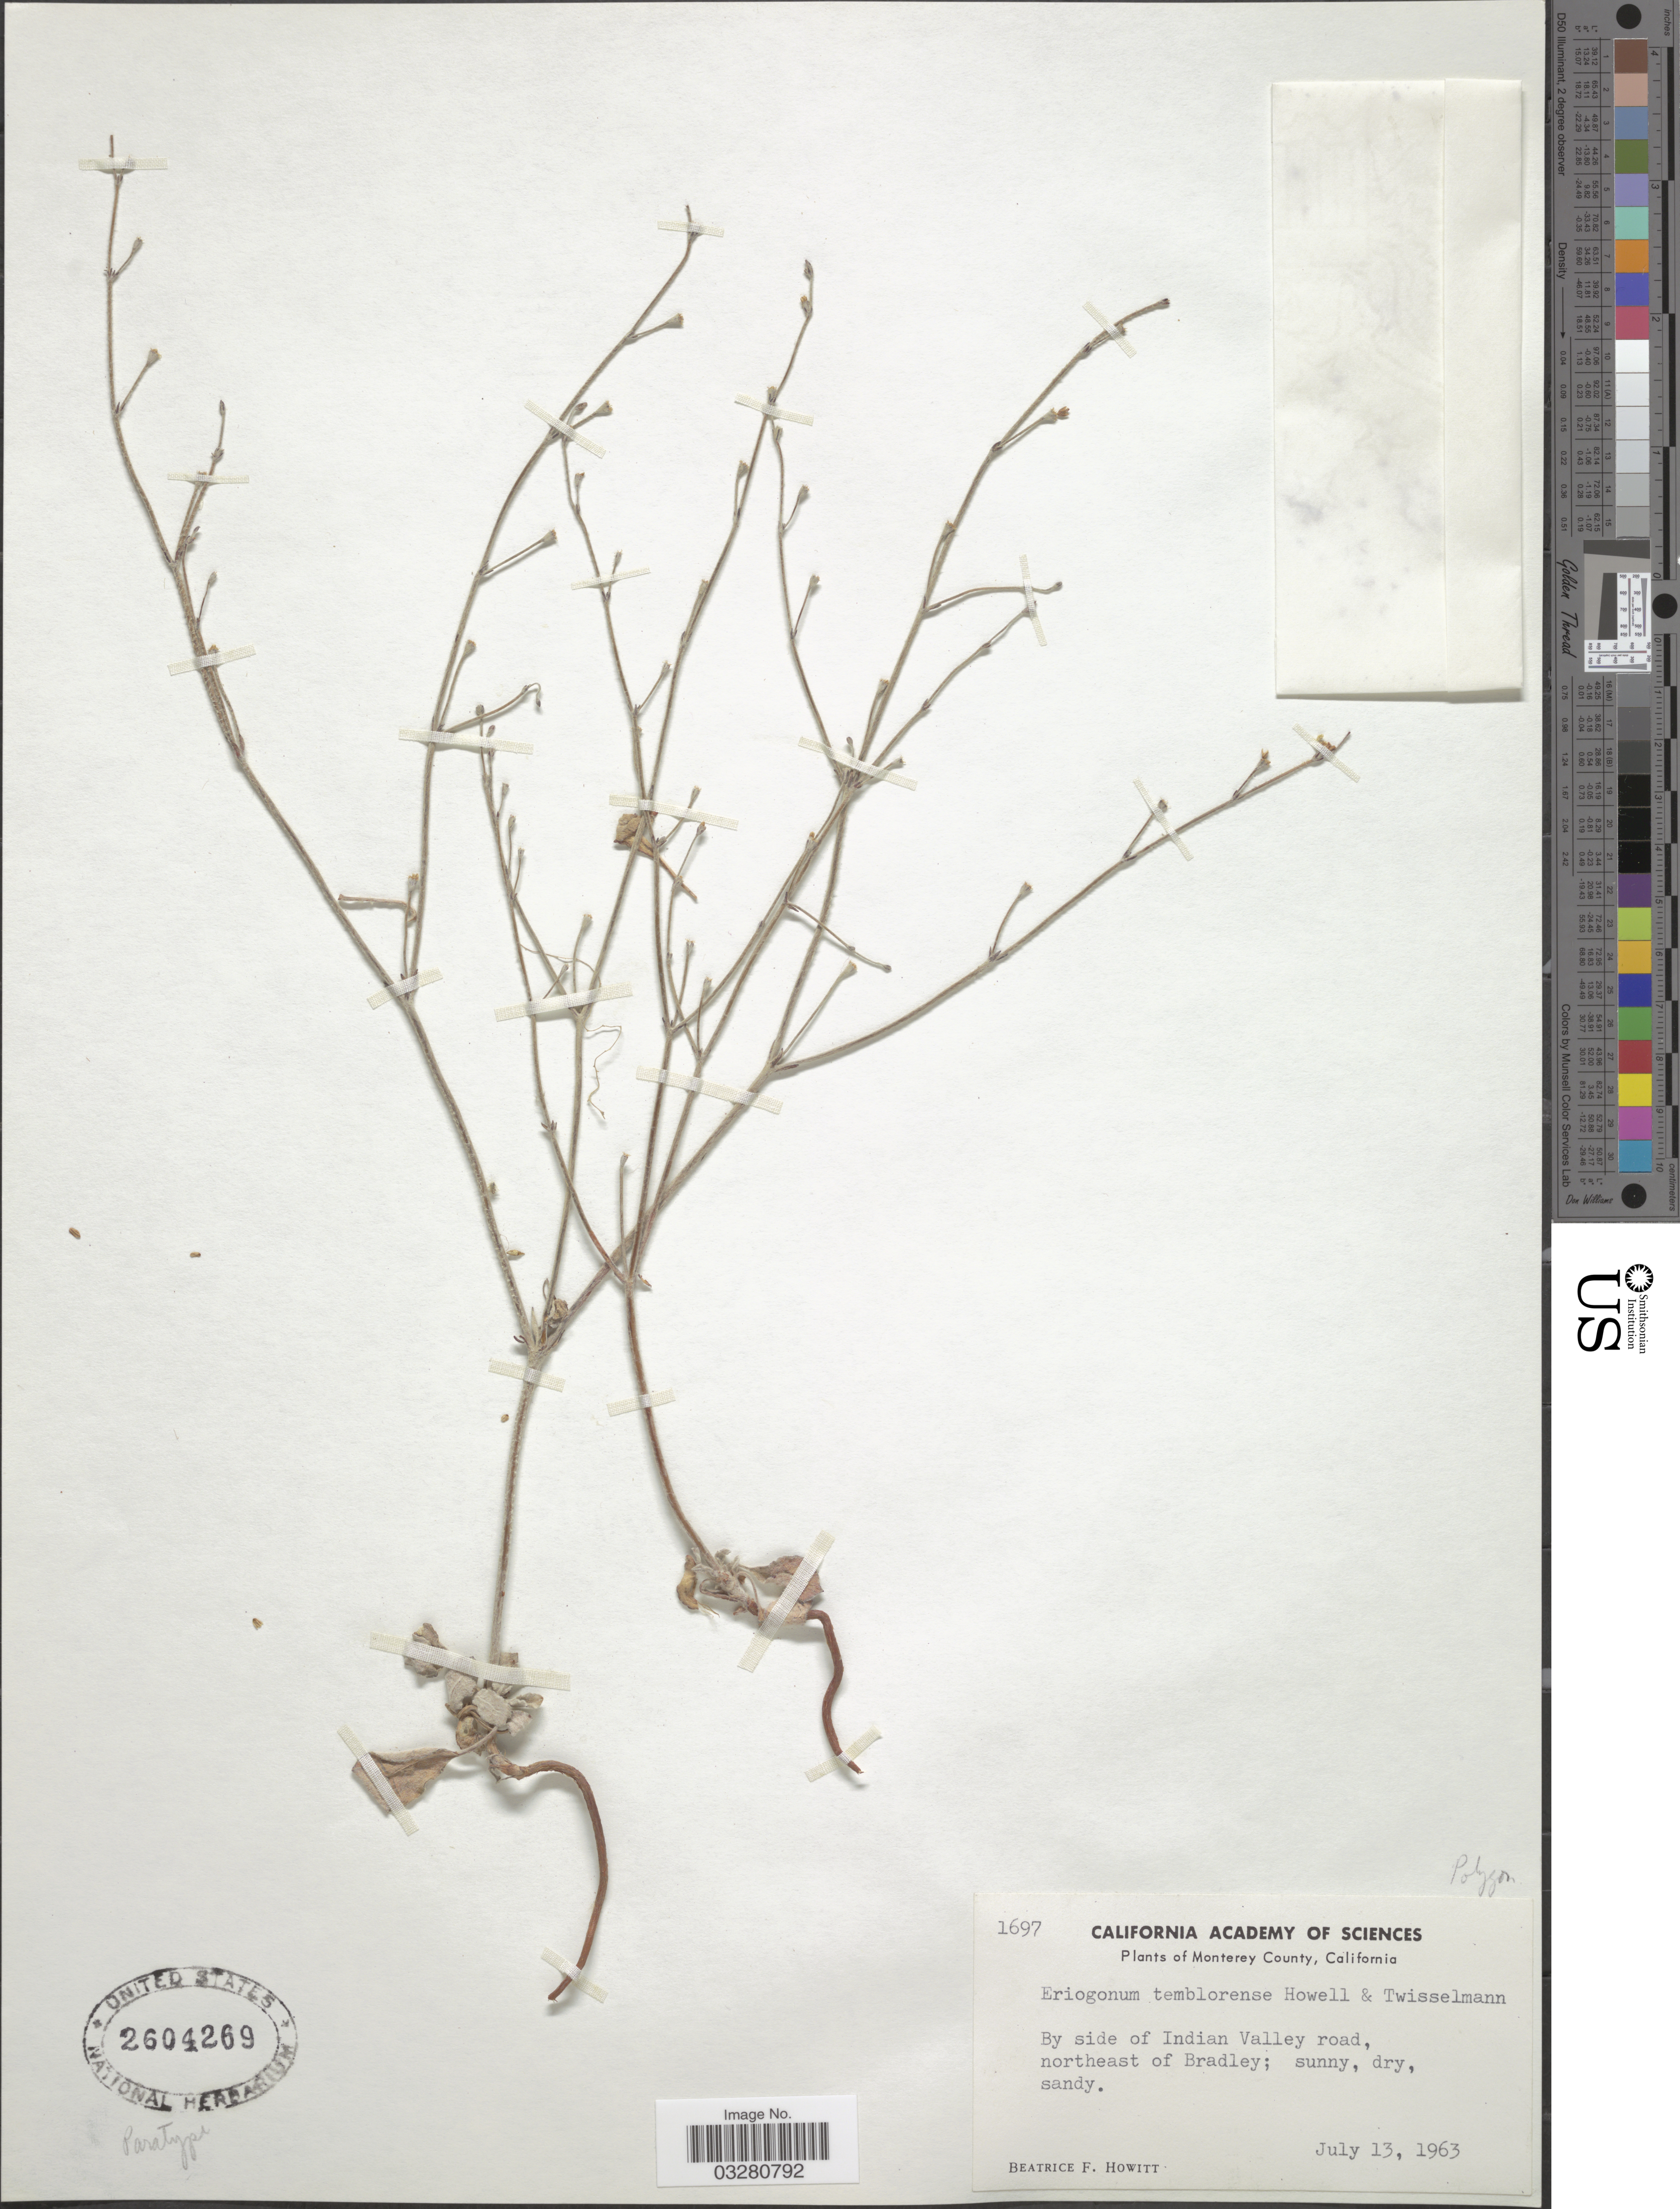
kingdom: Plantae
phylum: Tracheophyta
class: Magnoliopsida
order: Caryophyllales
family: Polygonaceae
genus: Eriogonum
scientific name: Eriogonum temblorense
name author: J.T. Howell & Twisselmann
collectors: B. Howitt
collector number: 1697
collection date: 1963-07-13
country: United States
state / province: California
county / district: Monterey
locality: Monterey County. By side of Indian Valley road, northeast of Bradley.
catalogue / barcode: US 2604269